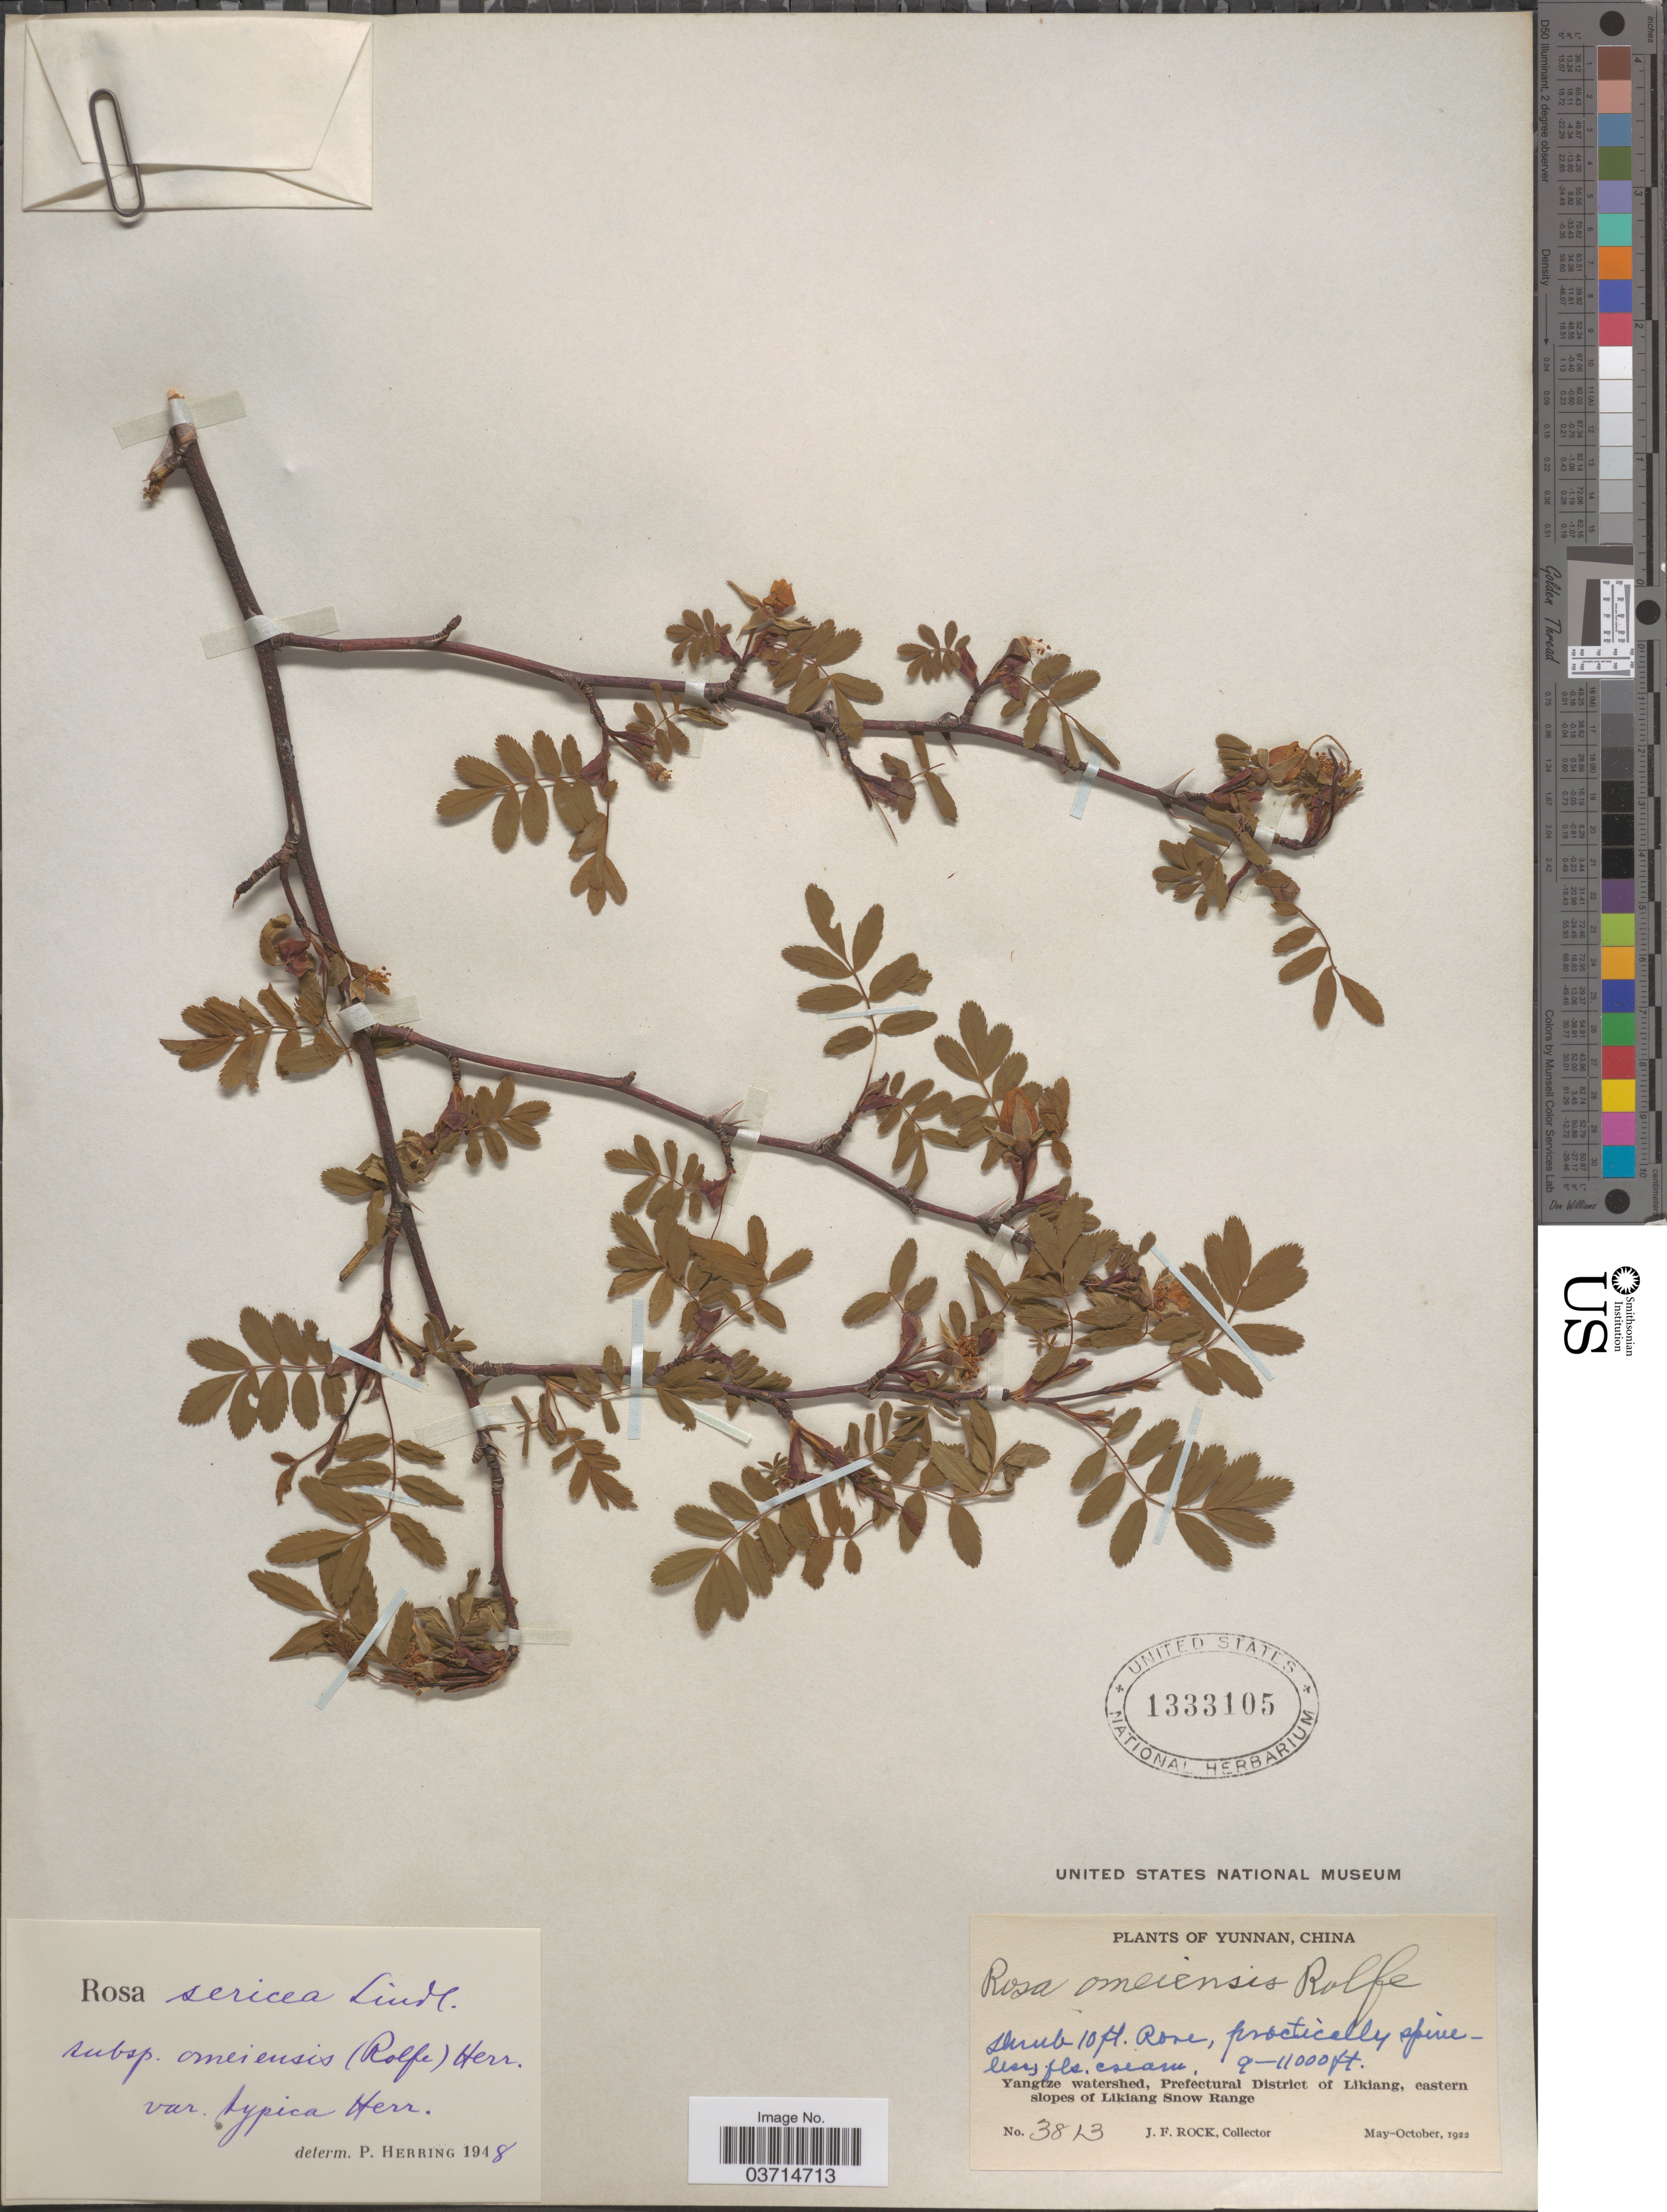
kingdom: Plantae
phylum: Tracheophyta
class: Magnoliopsida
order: Rosales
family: Rosaceae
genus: Rosa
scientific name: Rosa omeiensis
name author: Rolfe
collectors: J. Rock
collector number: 3813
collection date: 1922-05/1922-10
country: China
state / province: Yunnan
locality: Yangtze watershed, Prefectural District of Likiang, eastern slopes of Likiang Snow Range.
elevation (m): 2743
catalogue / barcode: US 1333105